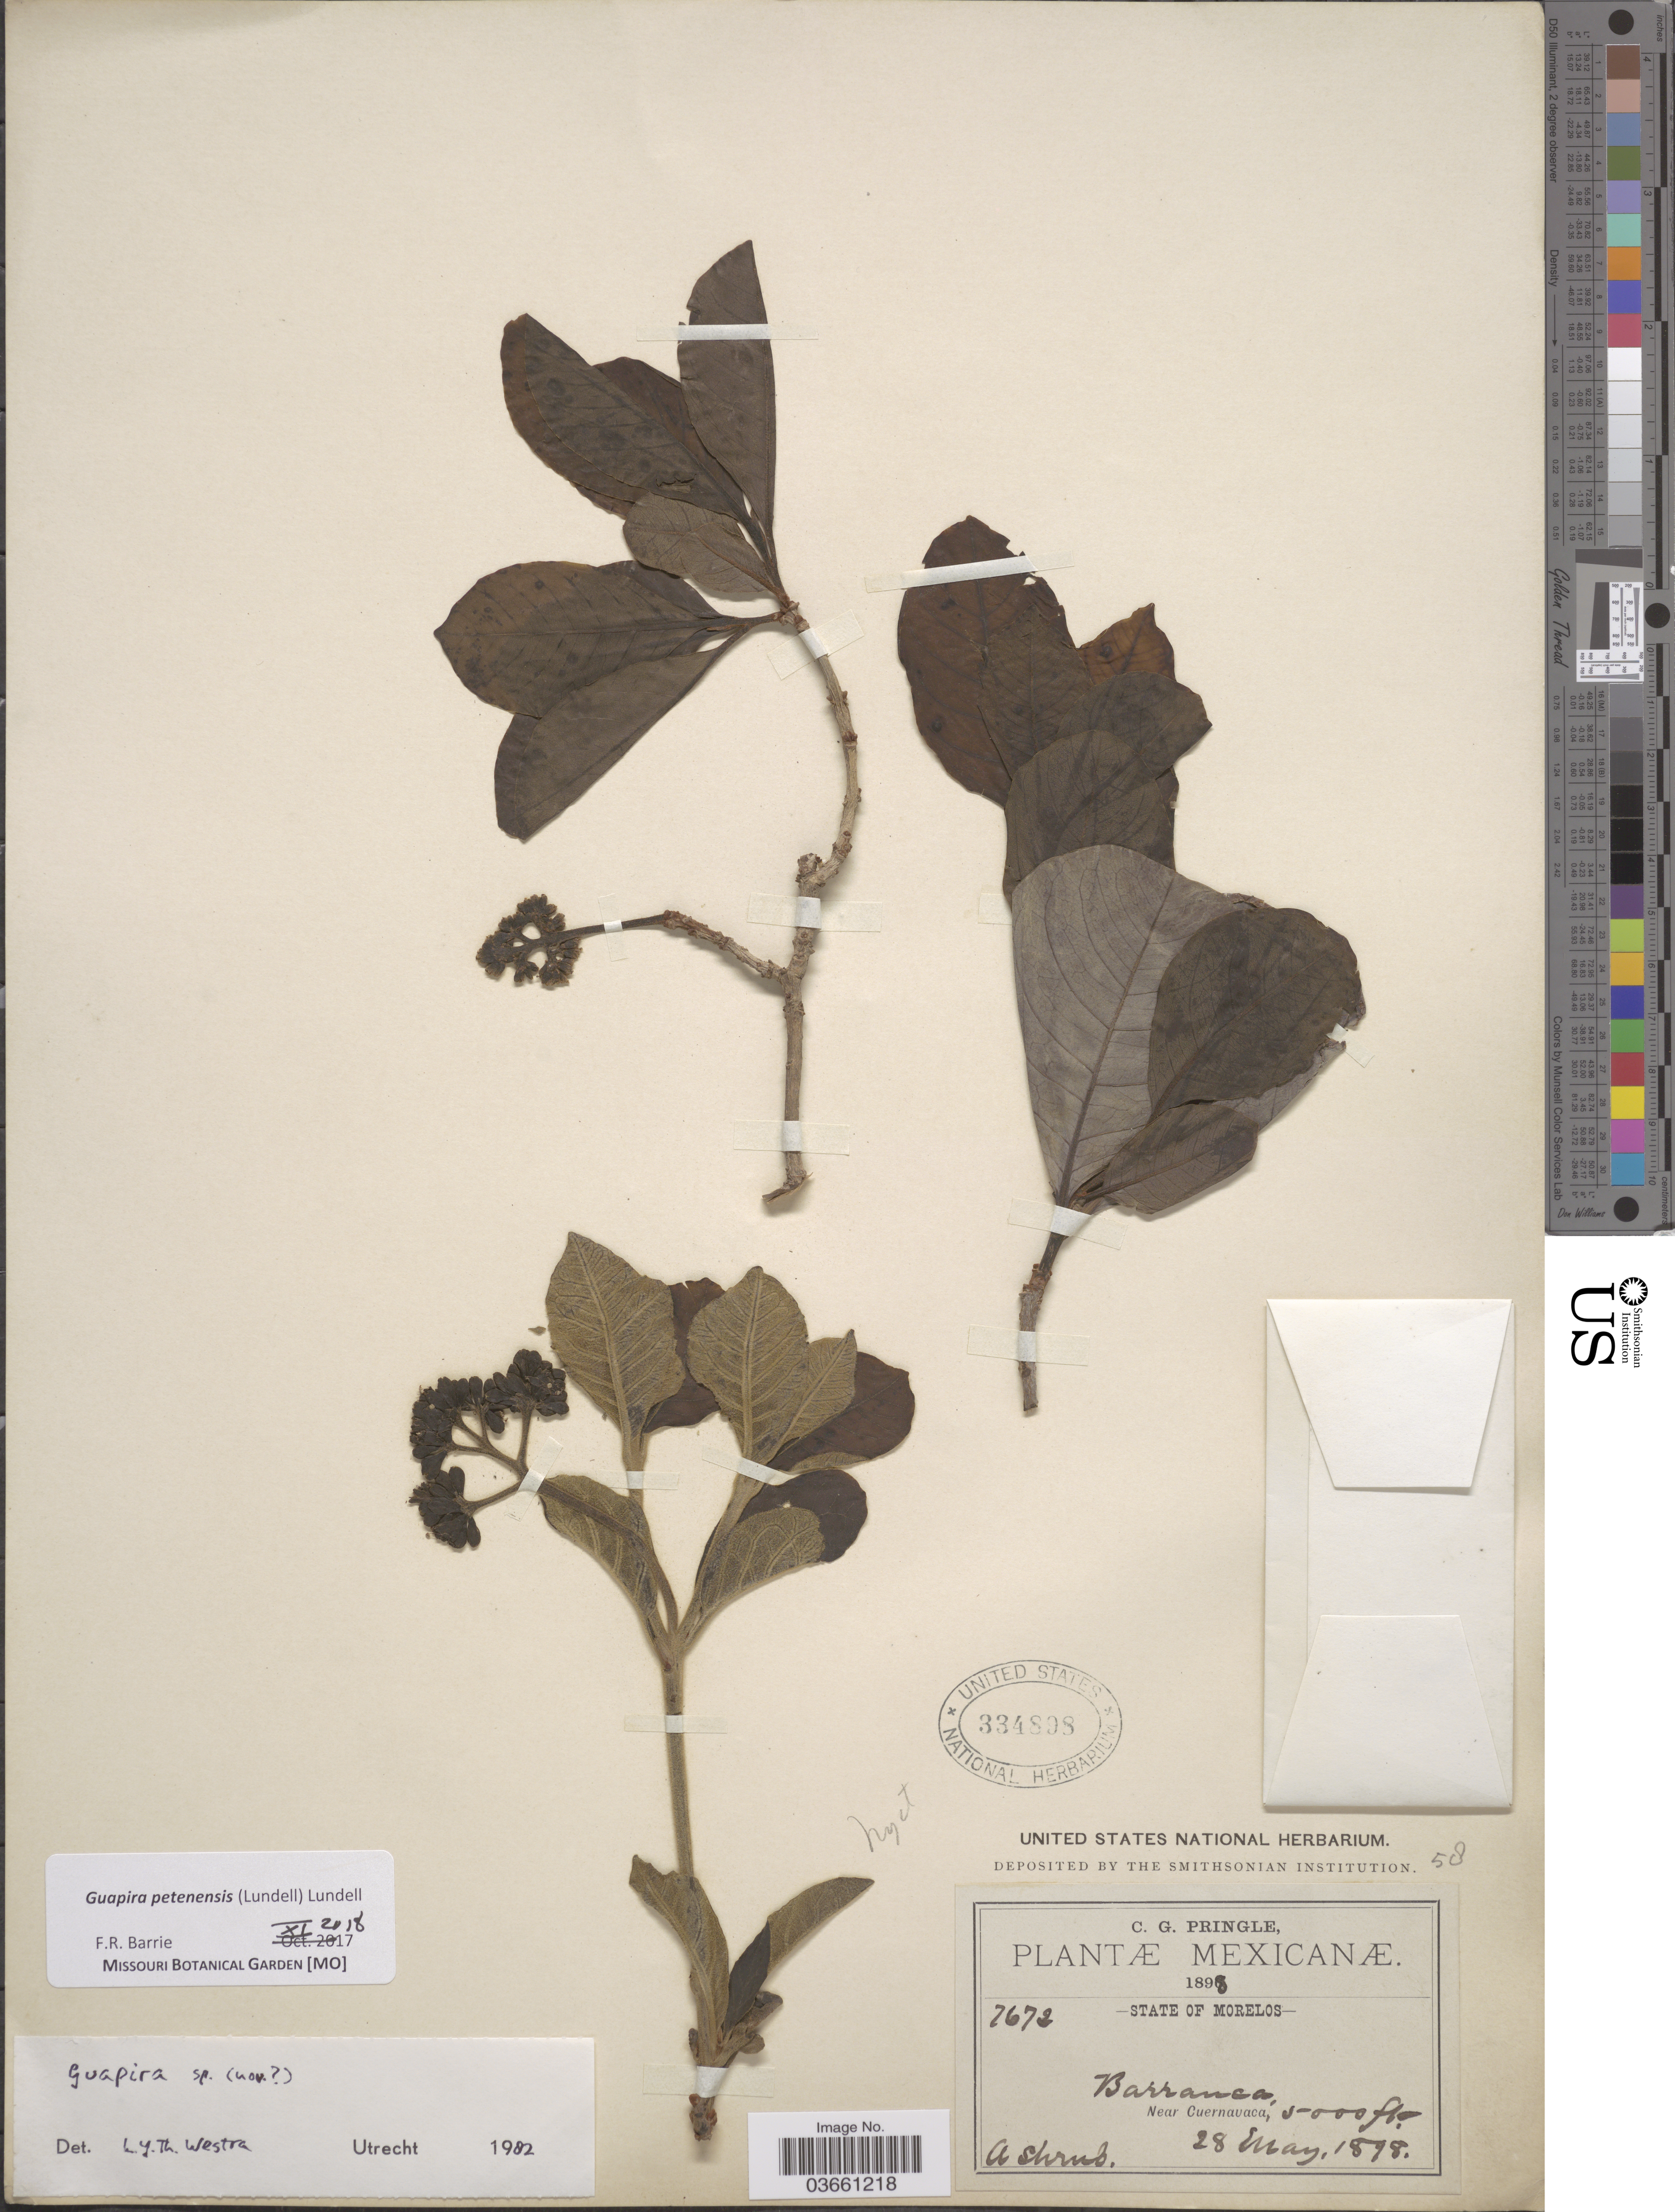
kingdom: Plantae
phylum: Tracheophyta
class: Magnoliopsida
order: Caryophyllales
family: Nyctaginaceae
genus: Guapira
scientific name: Guapira petenensis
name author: (Lundell) Lundell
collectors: C. G. Pringle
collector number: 7672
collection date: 1898-05-28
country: Mexico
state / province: Morelos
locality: Barranca, Near Cuernavaca.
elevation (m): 1524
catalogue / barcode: US 334898